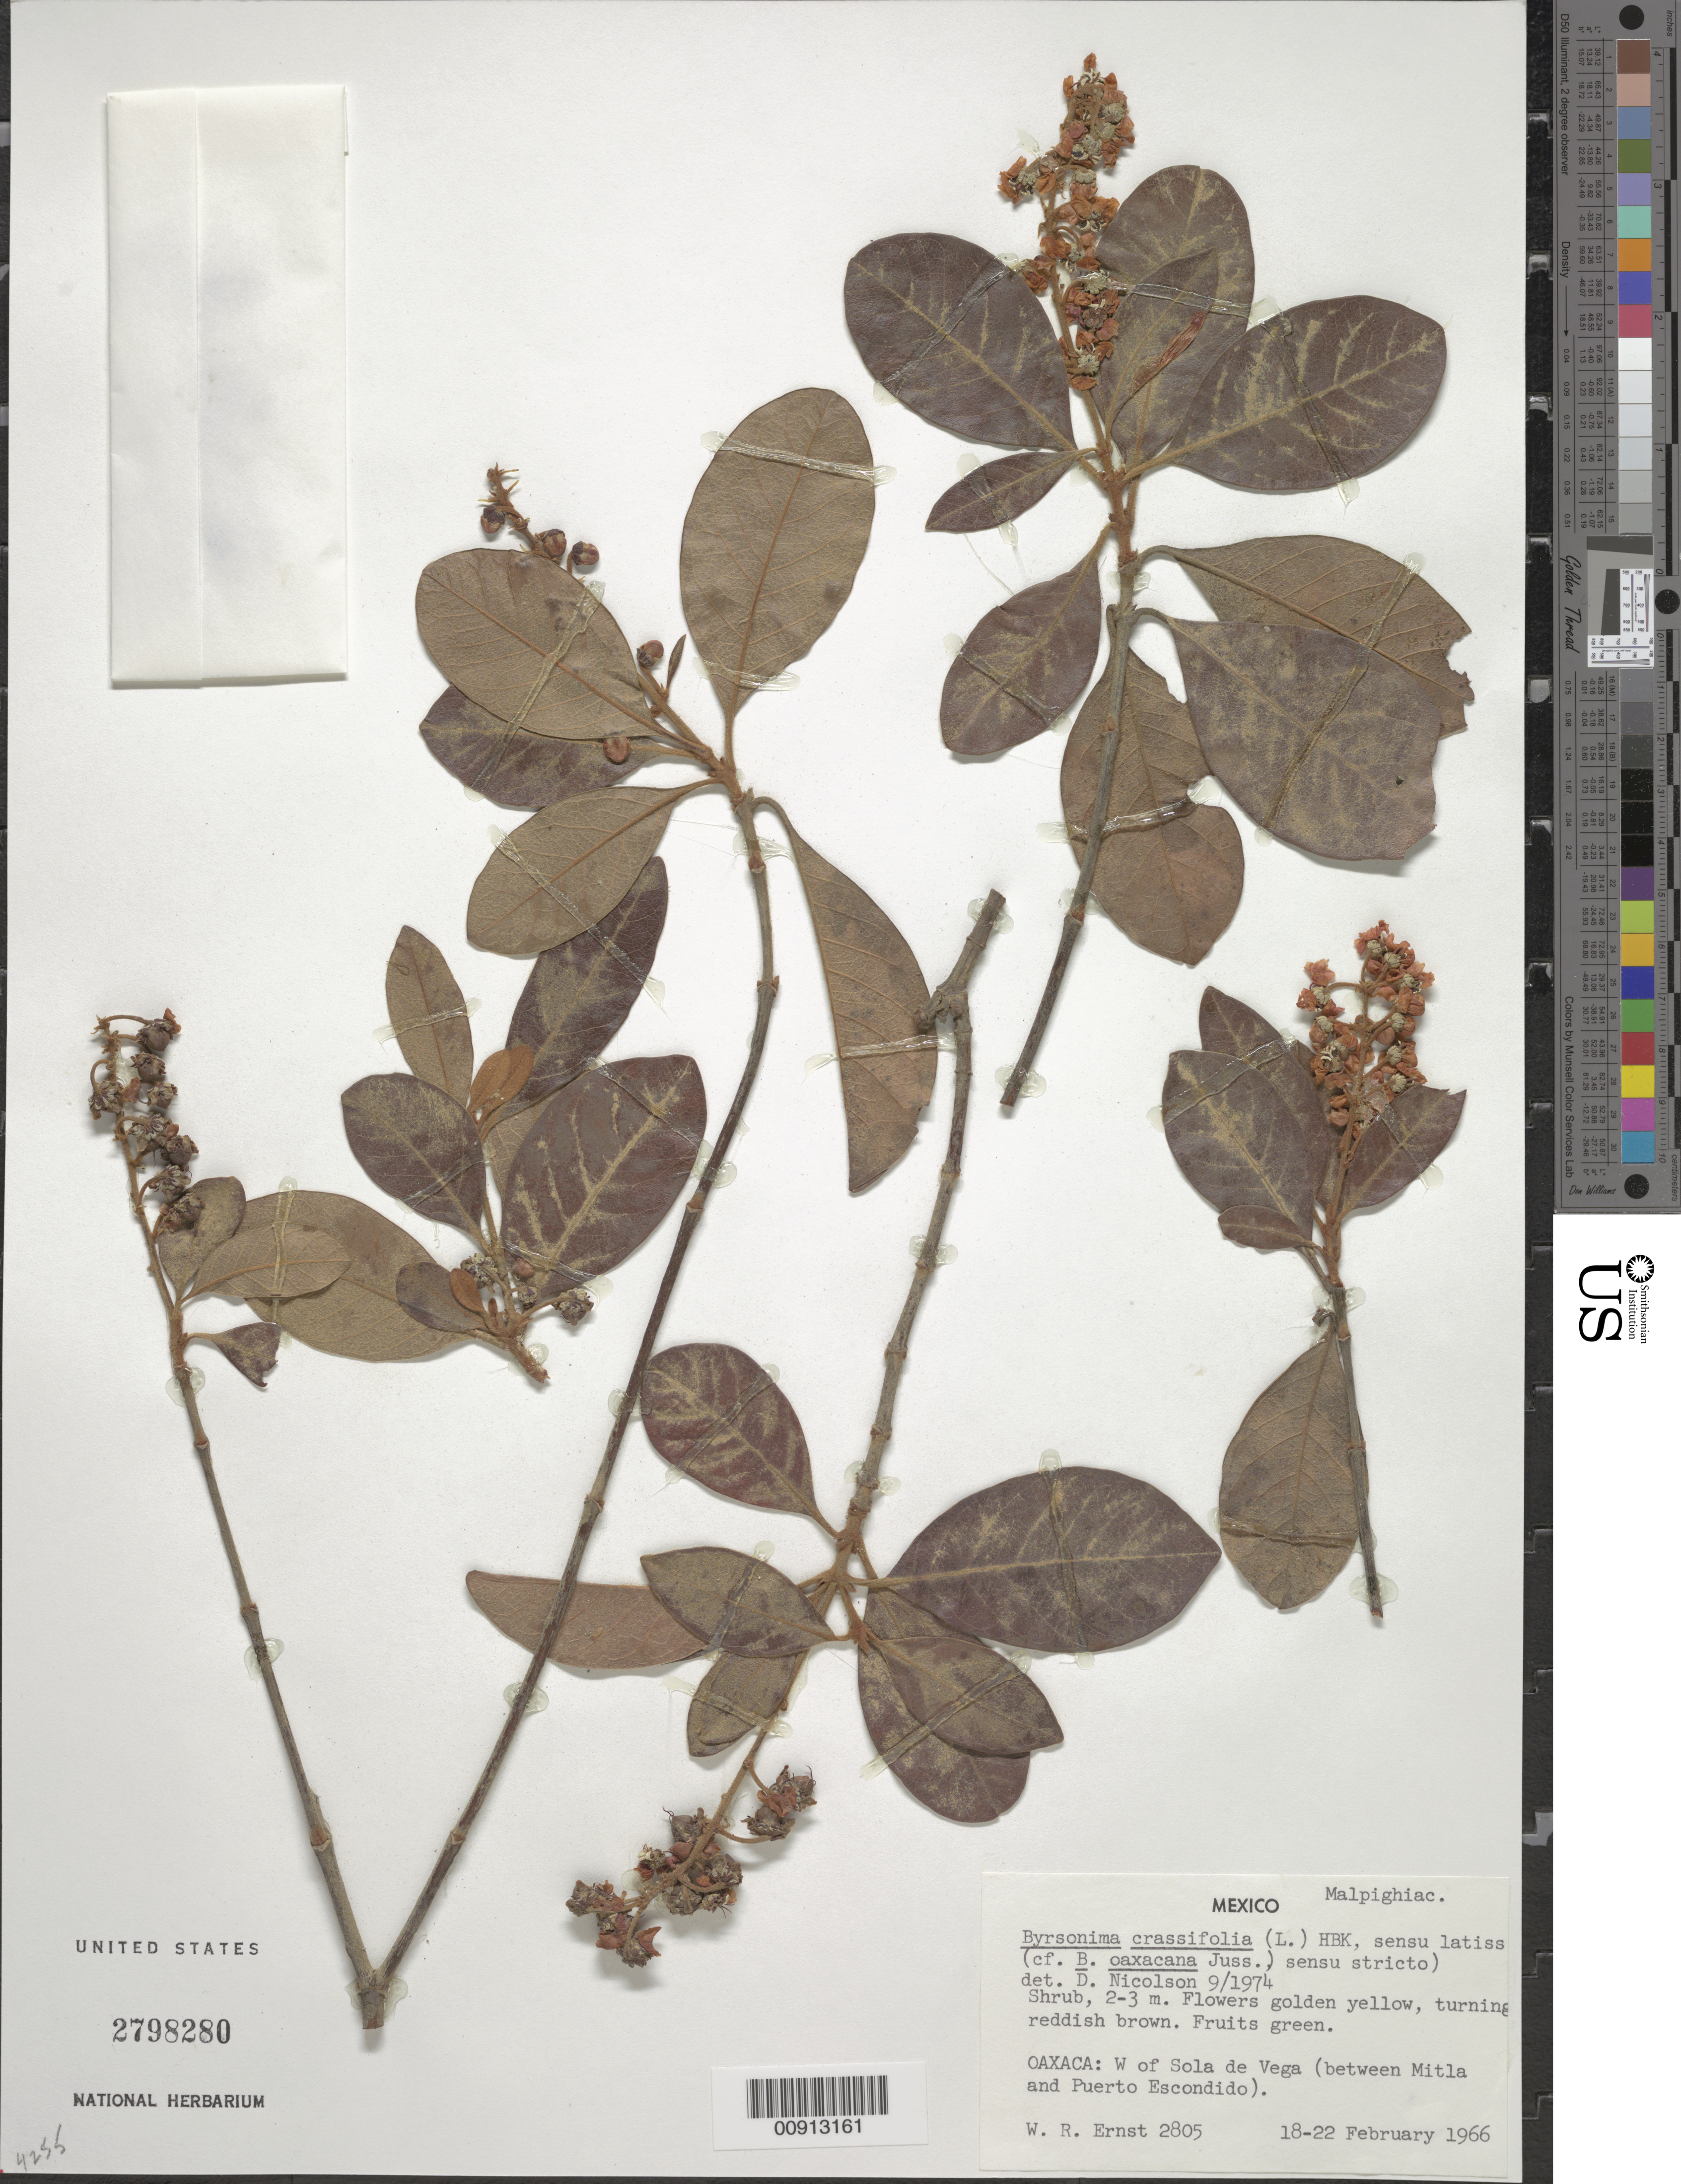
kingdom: Plantae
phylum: Tracheophyta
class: Magnoliopsida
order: Malpighiales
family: Malpighiaceae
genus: Byrsonima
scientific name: Byrsonima crassifolia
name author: (L.) Kunth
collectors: W. R. Ernst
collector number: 2805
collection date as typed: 18 Feb 1966 to 22 Feb 1966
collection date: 1966-02-18/1966-02-22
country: Mexico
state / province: Oaxaca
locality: Oaxaca: W of Sola de Vega (between Mitla and Puerto Escondido).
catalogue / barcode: US 2798280